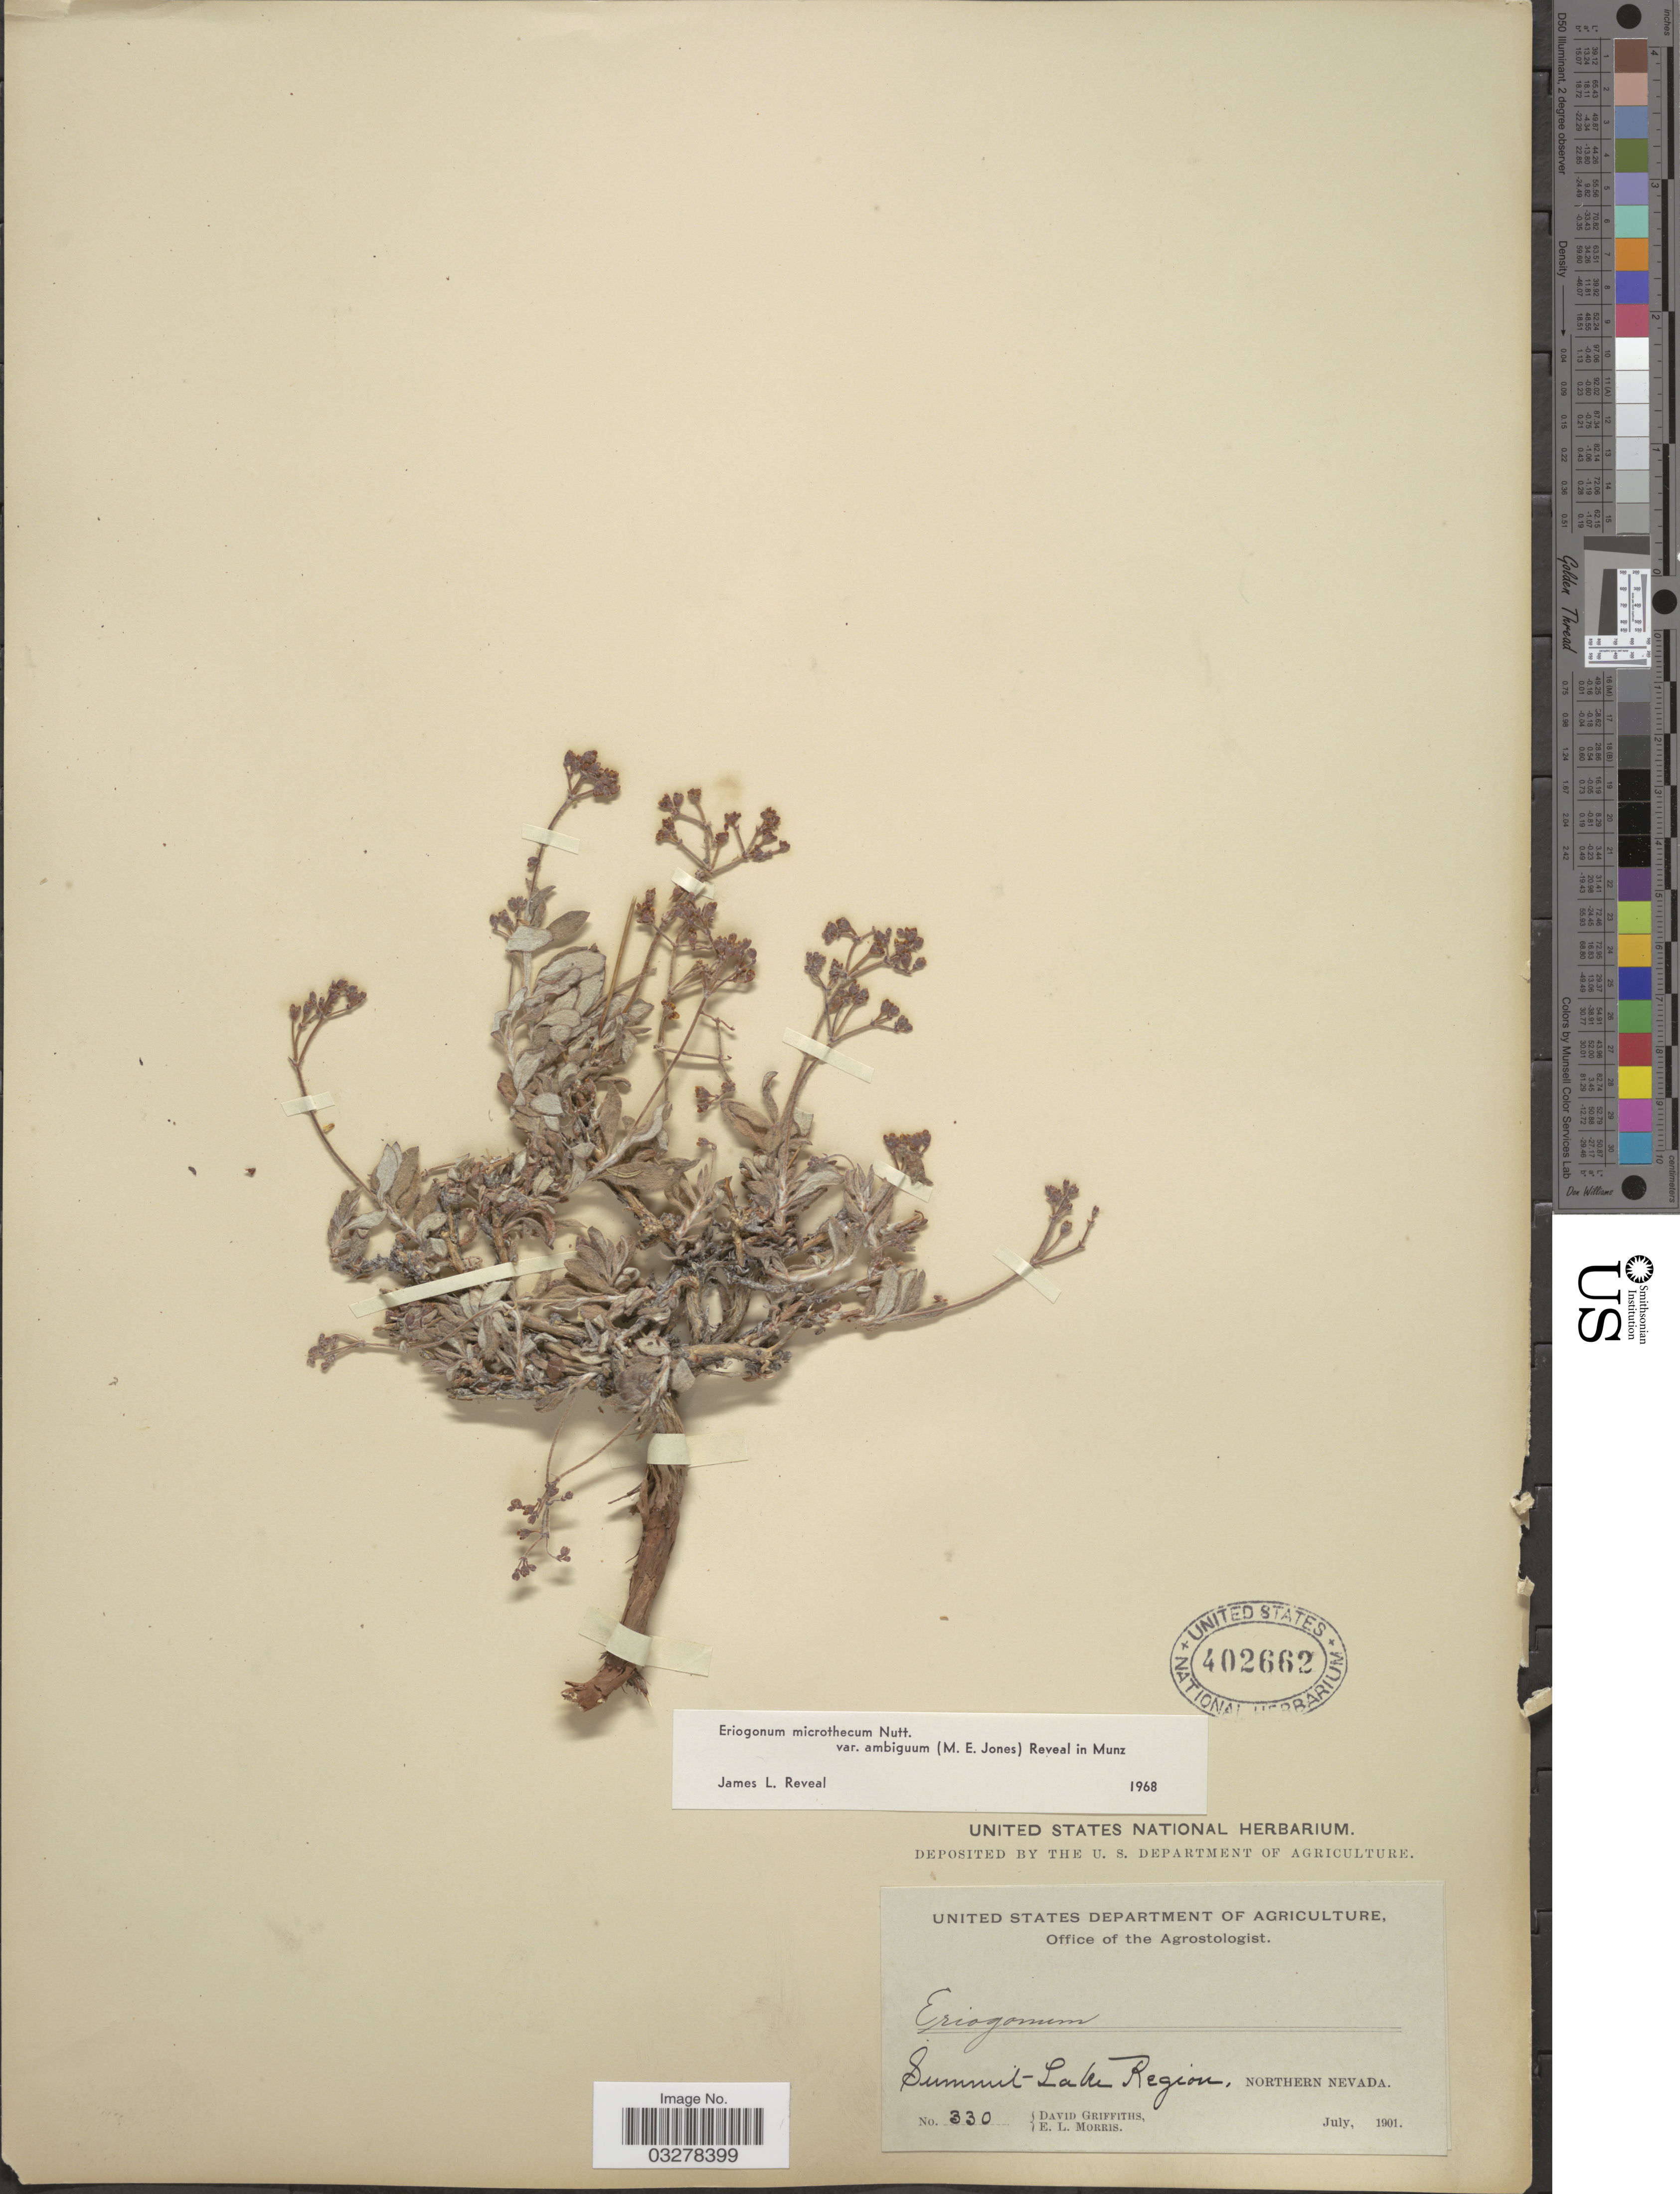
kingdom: Plantae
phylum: Tracheophyta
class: Magnoliopsida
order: Caryophyllales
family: Polygonaceae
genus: Eriogonum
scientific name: Eriogonum microtheca var. ambiguum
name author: (M.E. Jones) Reveal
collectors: D. Griffiths & E. Morris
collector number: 330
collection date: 1901-07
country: United States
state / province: Nevada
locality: Summit Lake Region, Northern Nevada.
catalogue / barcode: US 402662